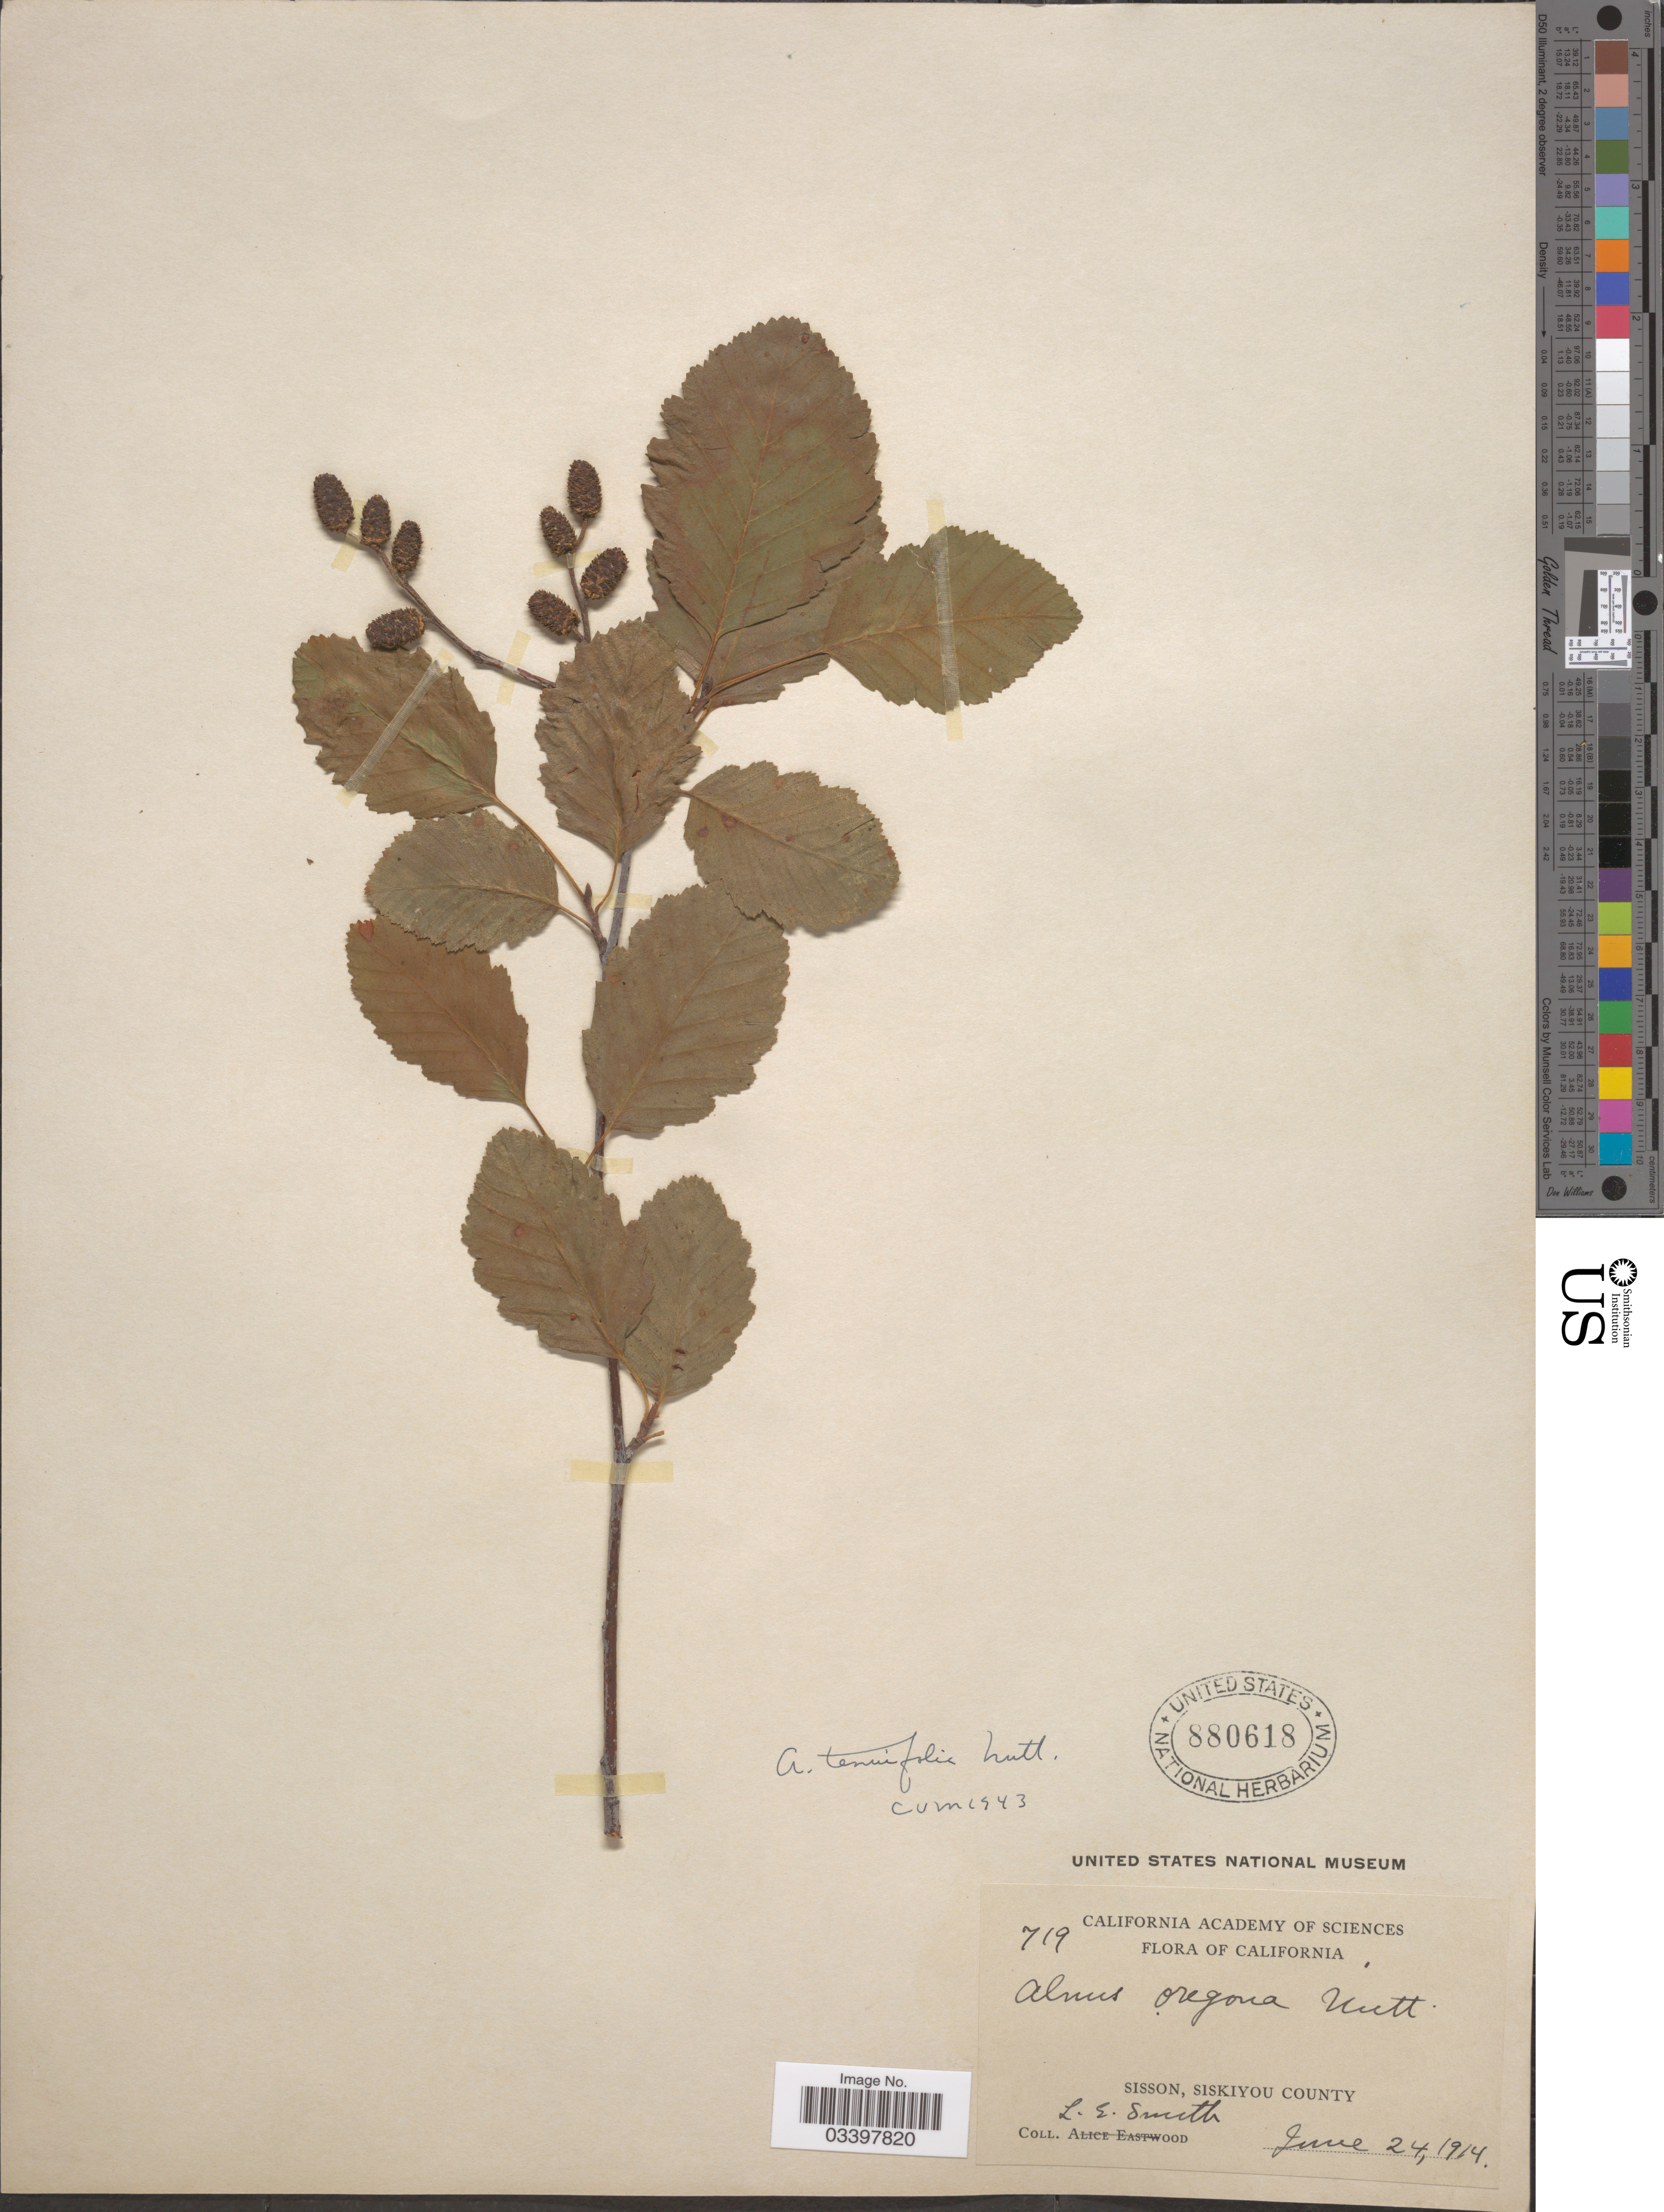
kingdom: Plantae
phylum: Tracheophyta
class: Magnoliopsida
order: Fagales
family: Betulaceae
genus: Alnus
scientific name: Alnus incana subsp. tenuifolia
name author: (Nutt.) Breitung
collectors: L. E. Smith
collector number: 719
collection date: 1914-06-24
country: United States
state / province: California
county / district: Siskiyou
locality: Sisson, Siskiyou County.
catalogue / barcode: US 880618